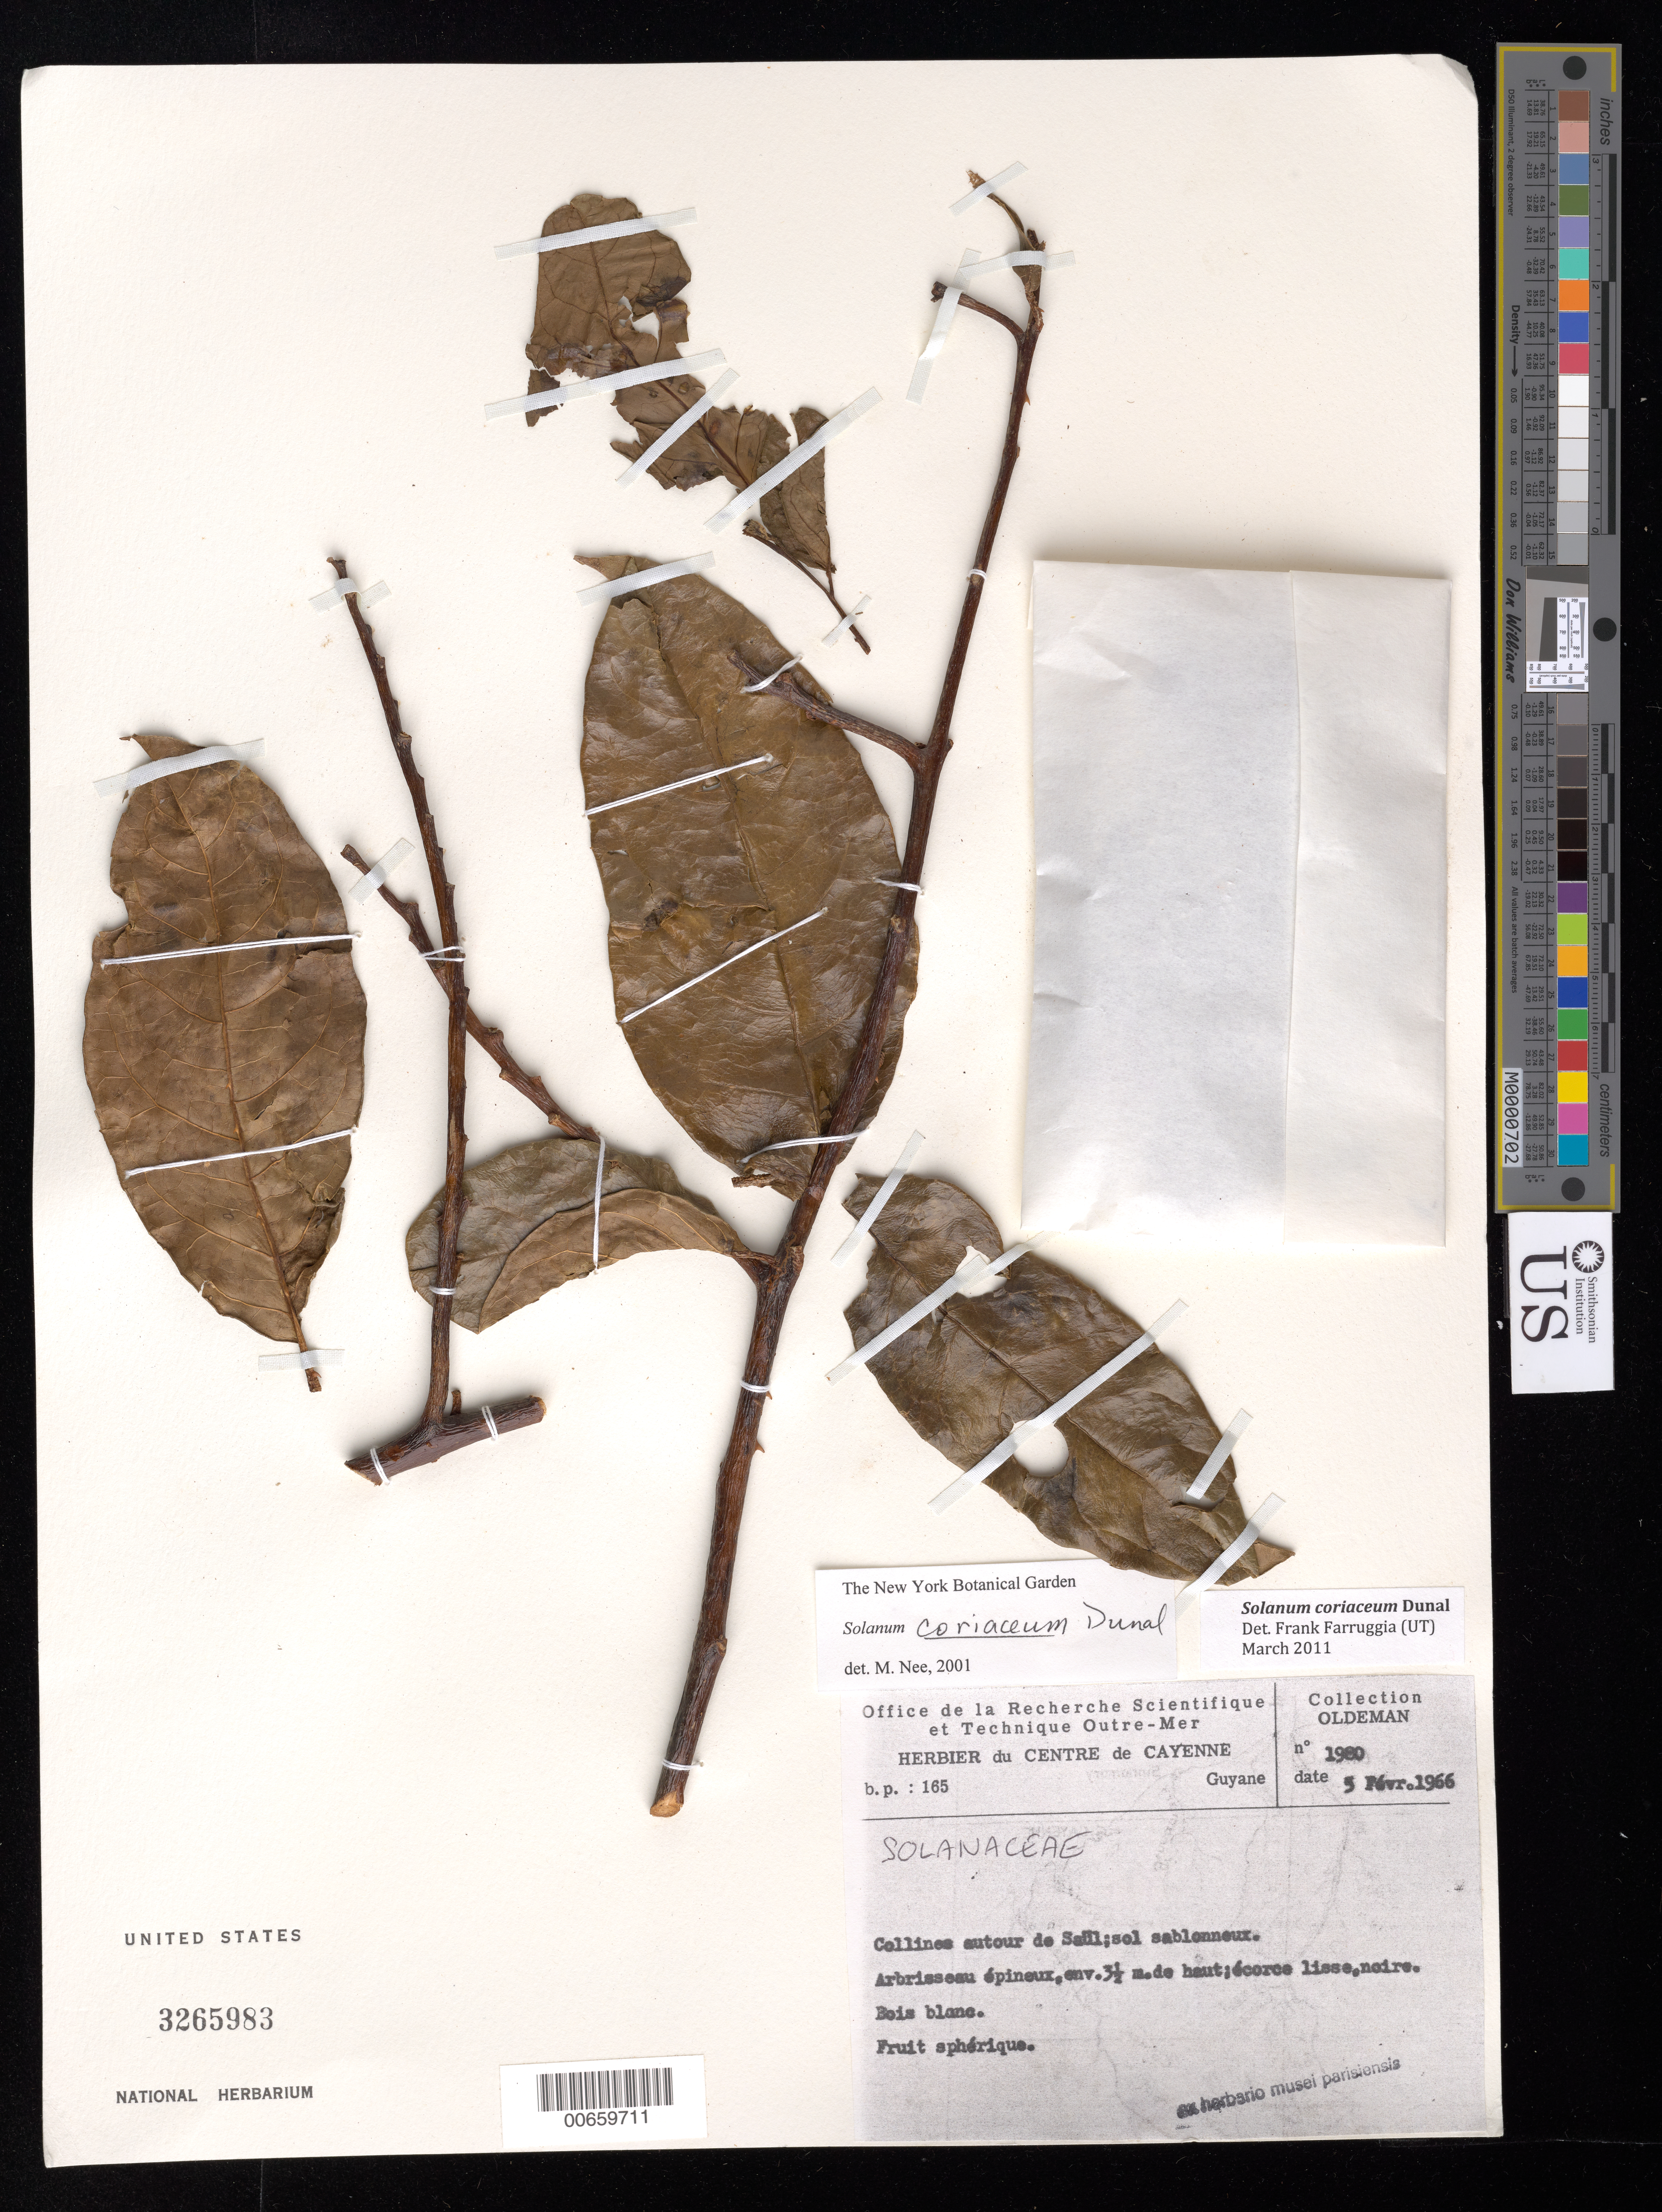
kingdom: Plantae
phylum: Tracheophyta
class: Magnoliopsida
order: Solanales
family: Solanaceae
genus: Solanum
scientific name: Solanum coriaceum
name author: Dunal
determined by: Nee, Michael H.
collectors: R. Oldeman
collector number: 1980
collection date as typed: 2 Feb 1966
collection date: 1966-02-02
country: French Guiana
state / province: Saint-Laurent-du-Maroni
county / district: Saül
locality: Saül, hills surrounding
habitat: Collines.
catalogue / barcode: US 3265983